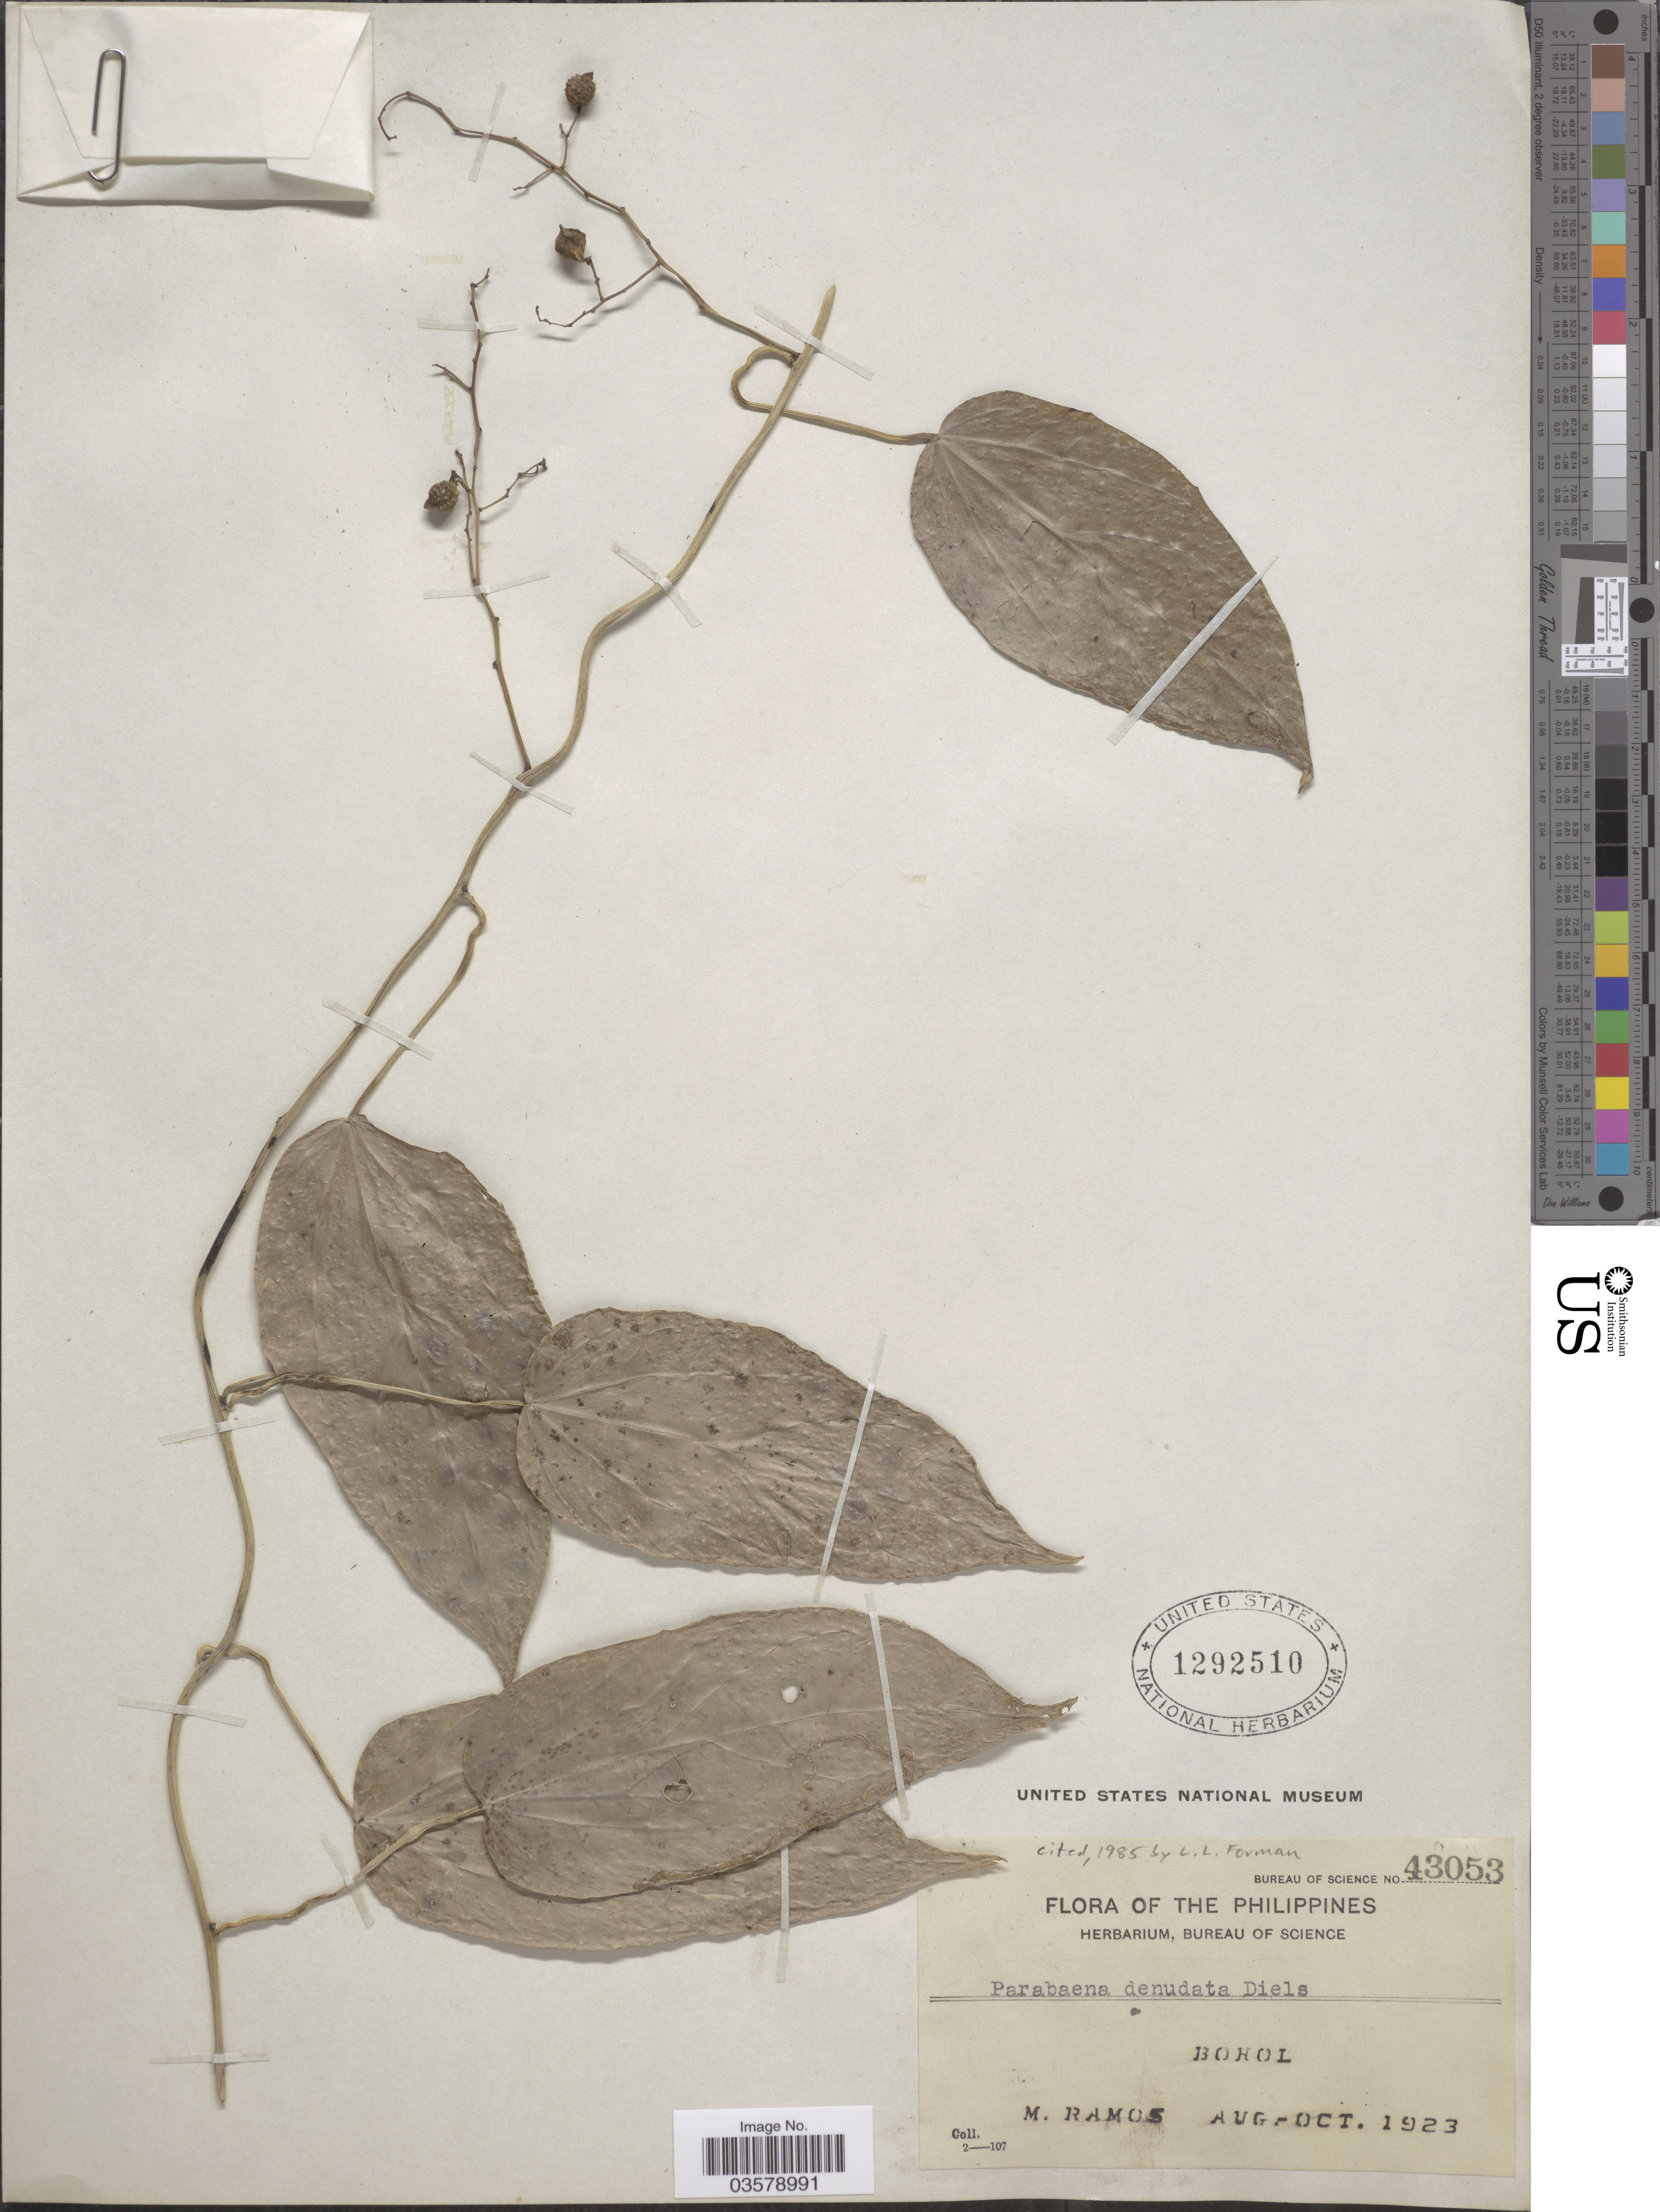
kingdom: Plantae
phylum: Tracheophyta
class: Magnoliopsida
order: Ranunculales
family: Menispermaceae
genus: Parabaena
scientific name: Parabaena denudata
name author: Diels in Engl.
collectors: M. Ramos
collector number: Bureau of science 43053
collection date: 1923-08/1923-10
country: Philippines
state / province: Central Visayas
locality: Bohol.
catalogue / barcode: US 1292510